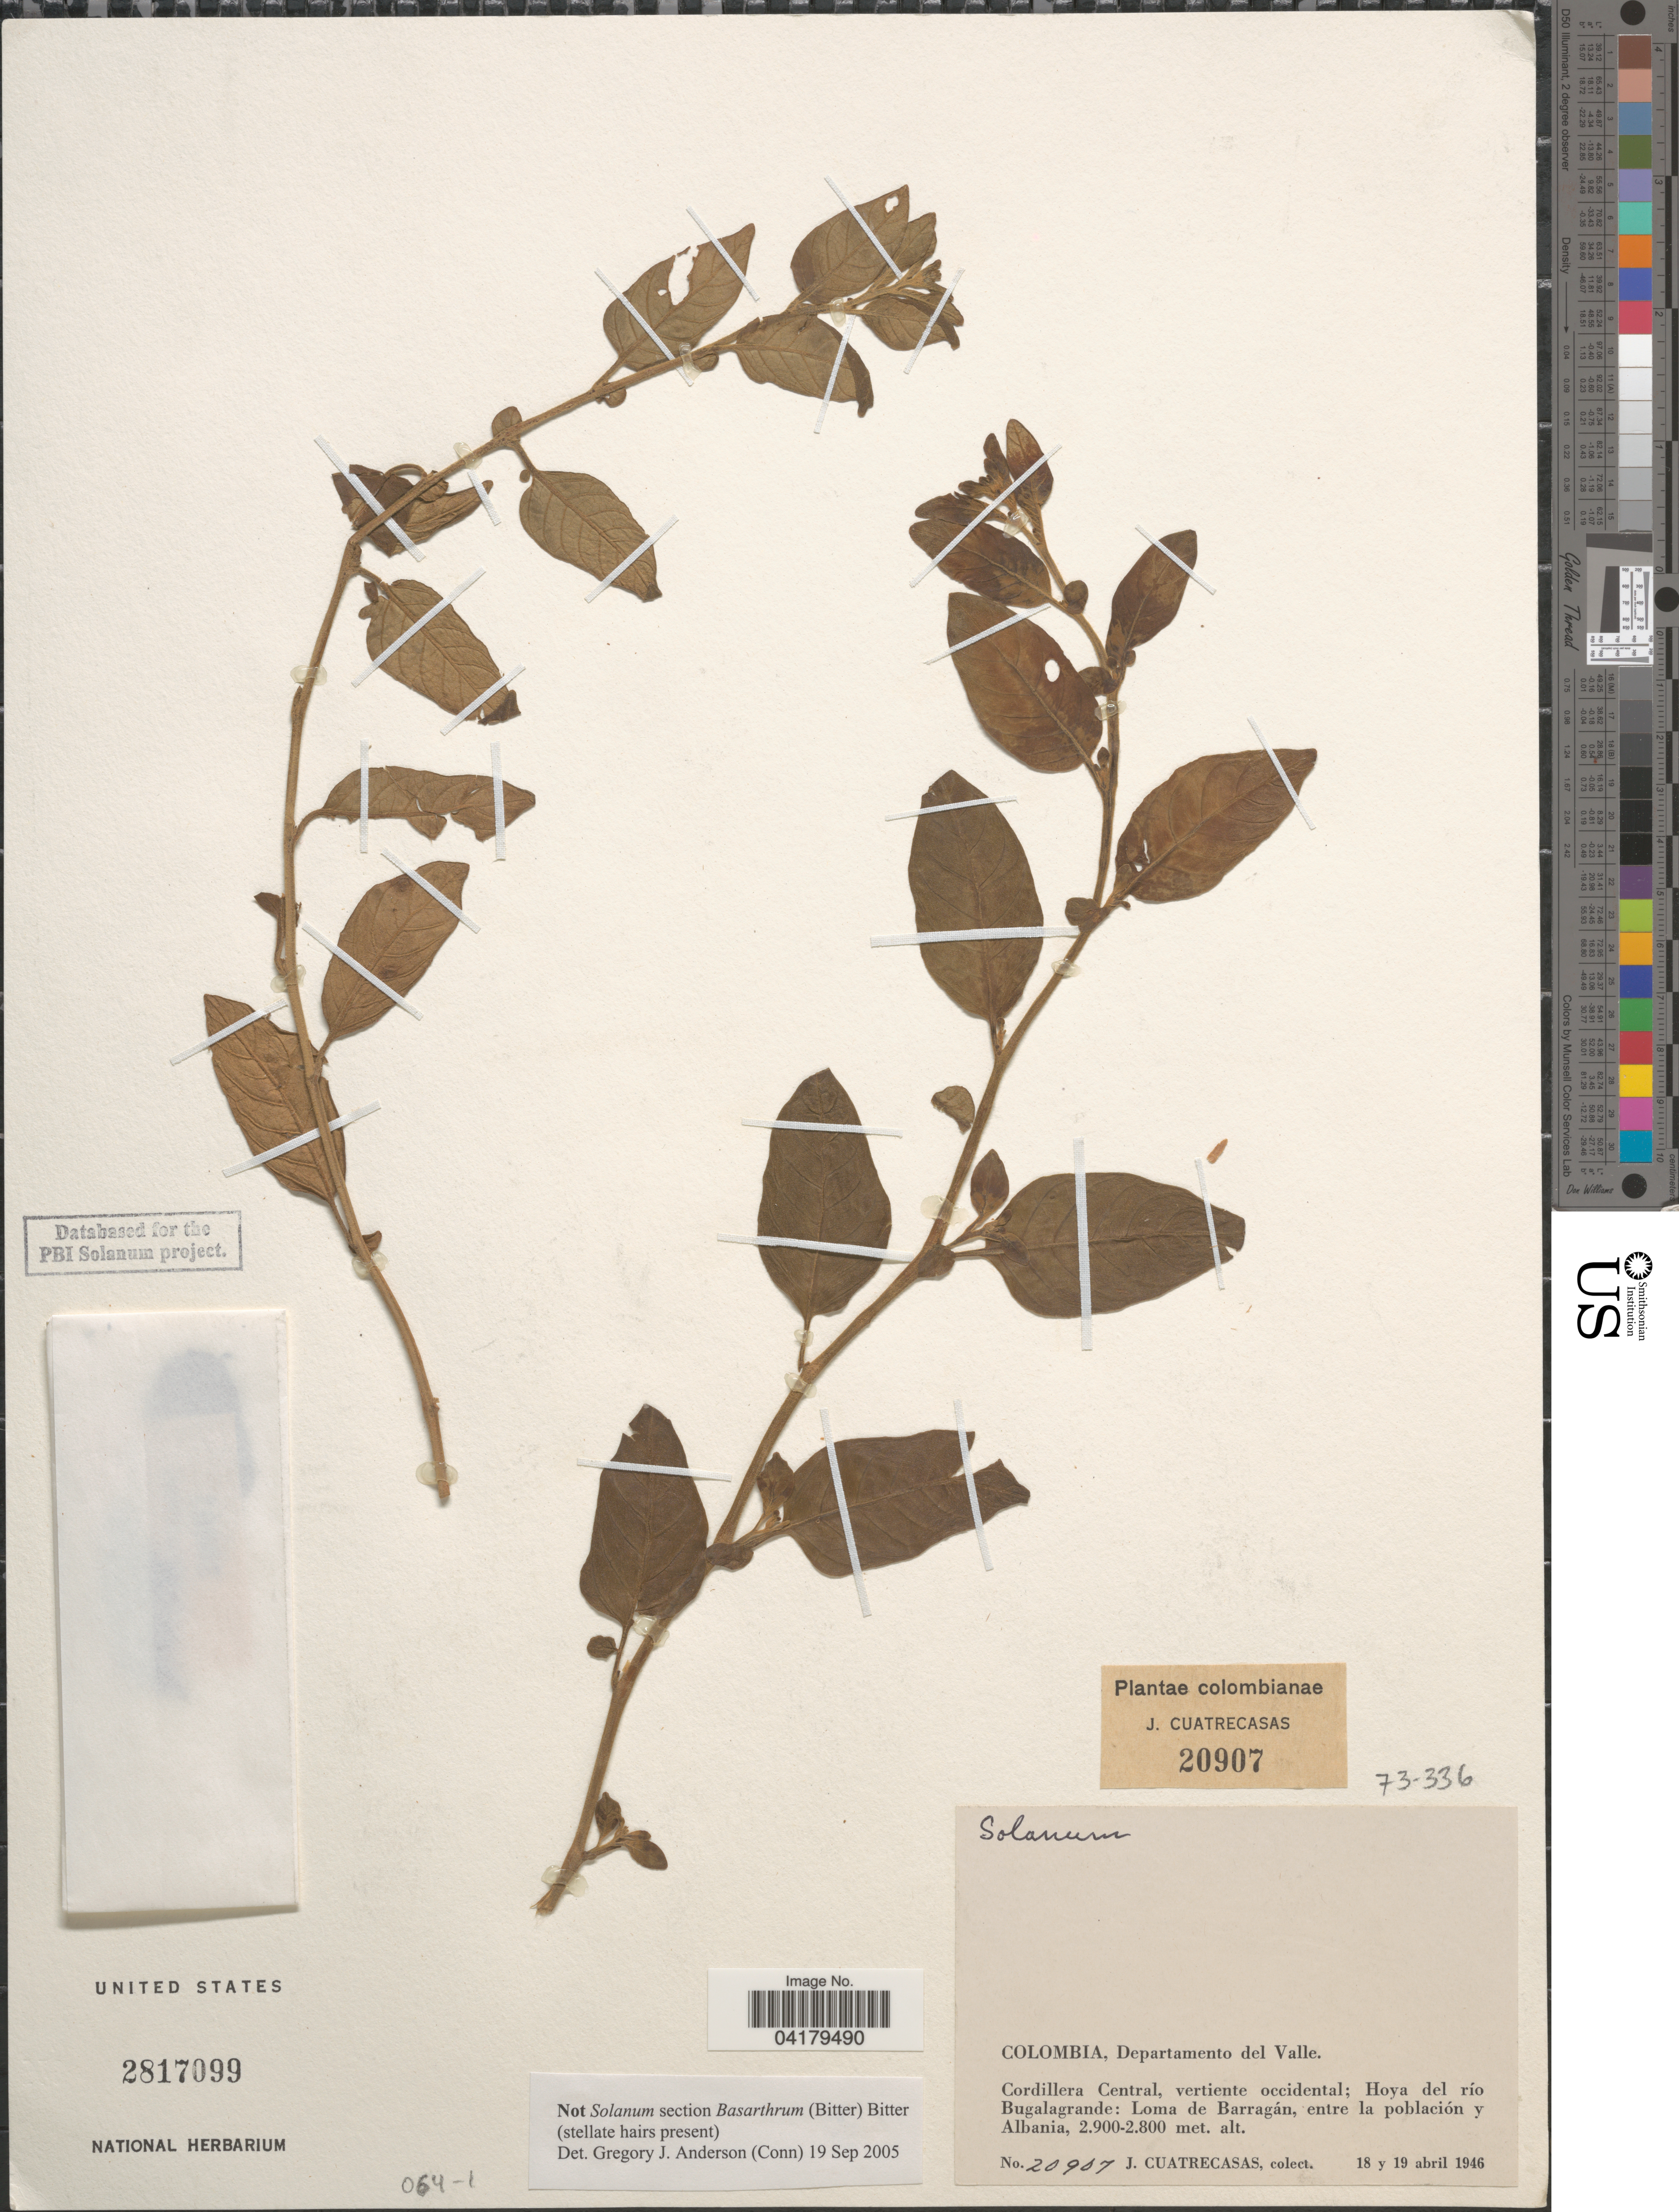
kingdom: Plantae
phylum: Tracheophyta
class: Magnoliopsida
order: Solanales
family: Solanaceae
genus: Solanum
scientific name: Solanum (Leptostemonum) sp.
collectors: J. Cuatrecasas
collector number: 20907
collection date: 1946-04-18/1946-04-19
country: Colombia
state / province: Valle del Cauca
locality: Departamento del Valle. Cordillera Central, vertiente occidental; Hoya del río Bugalagrand: Loma de Barragán, entre la población y Albania.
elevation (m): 2800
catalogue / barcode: US 2817099